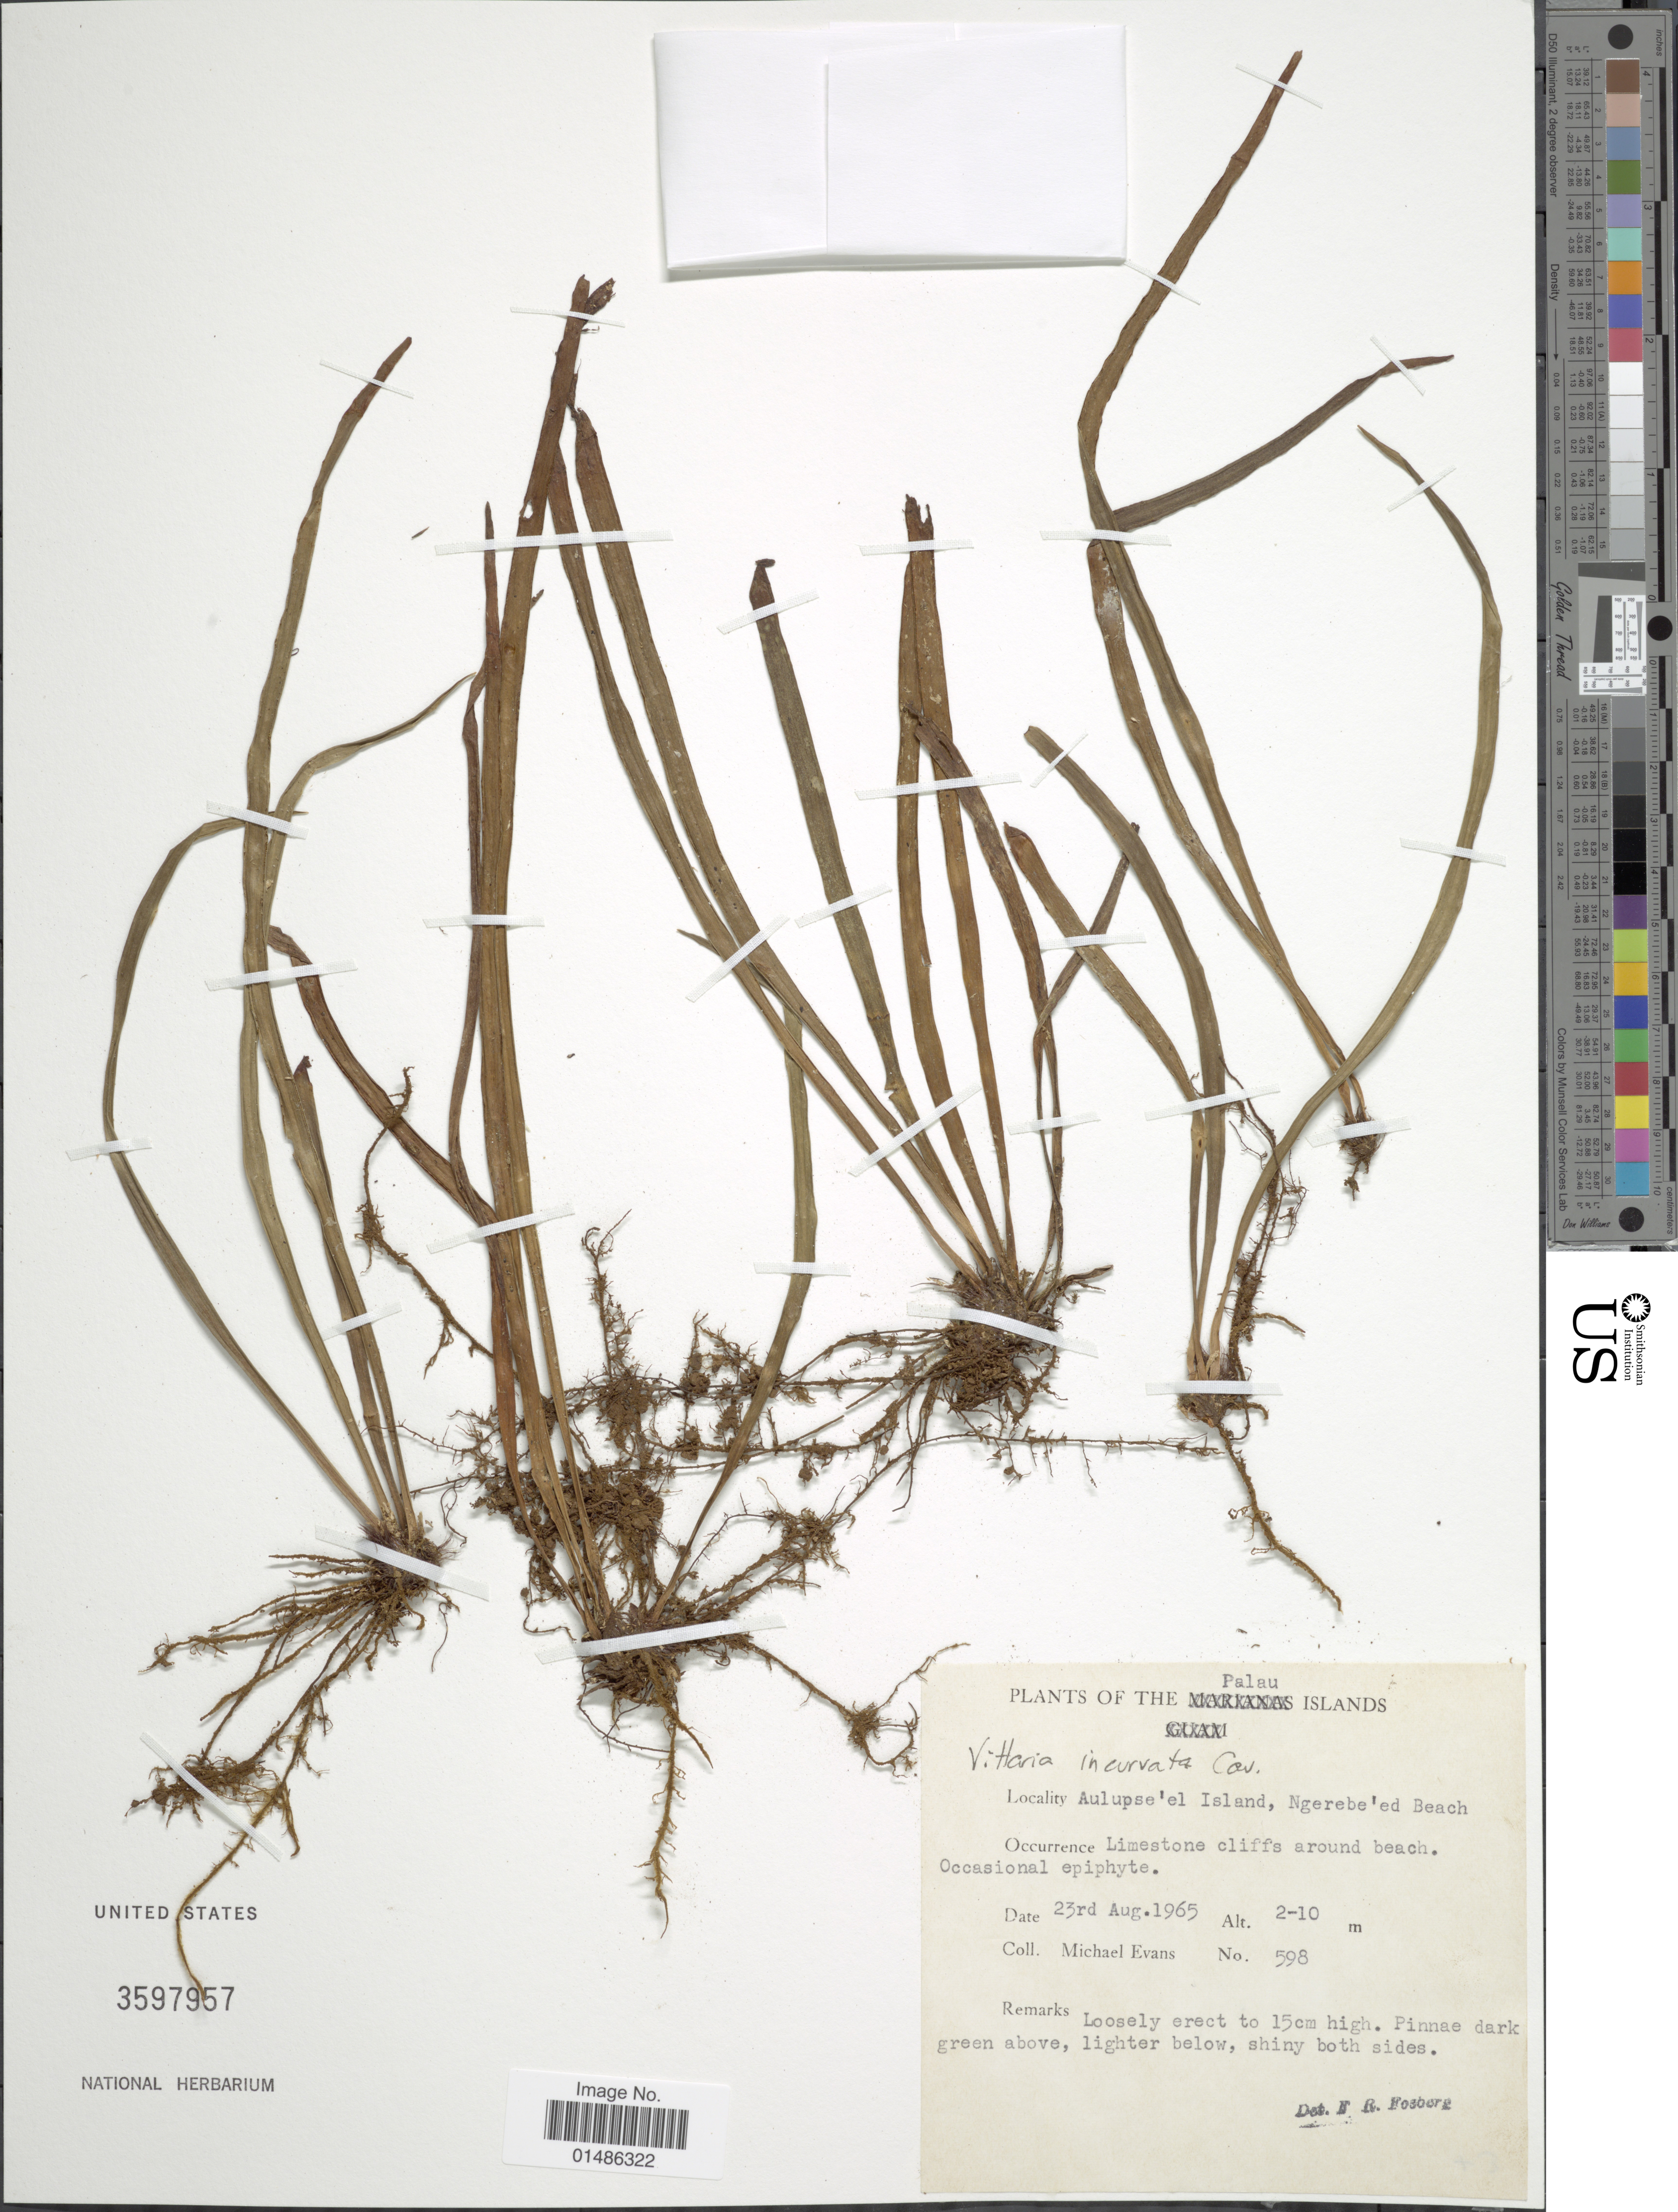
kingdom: Plantae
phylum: Tracheophyta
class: Polypodiopsida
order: Polypodiales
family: Pteridaceae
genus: Haplopteris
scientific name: Haplopteris ensiformis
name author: (Sw.) E.H. Crane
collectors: M. Evans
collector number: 598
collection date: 1965-08-23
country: Palau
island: Ulebsechel [Aulupse'el]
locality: Palau Islands. Aul upse'el Island, Ngerebe'ed Beach.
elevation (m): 2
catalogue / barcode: US 3597957